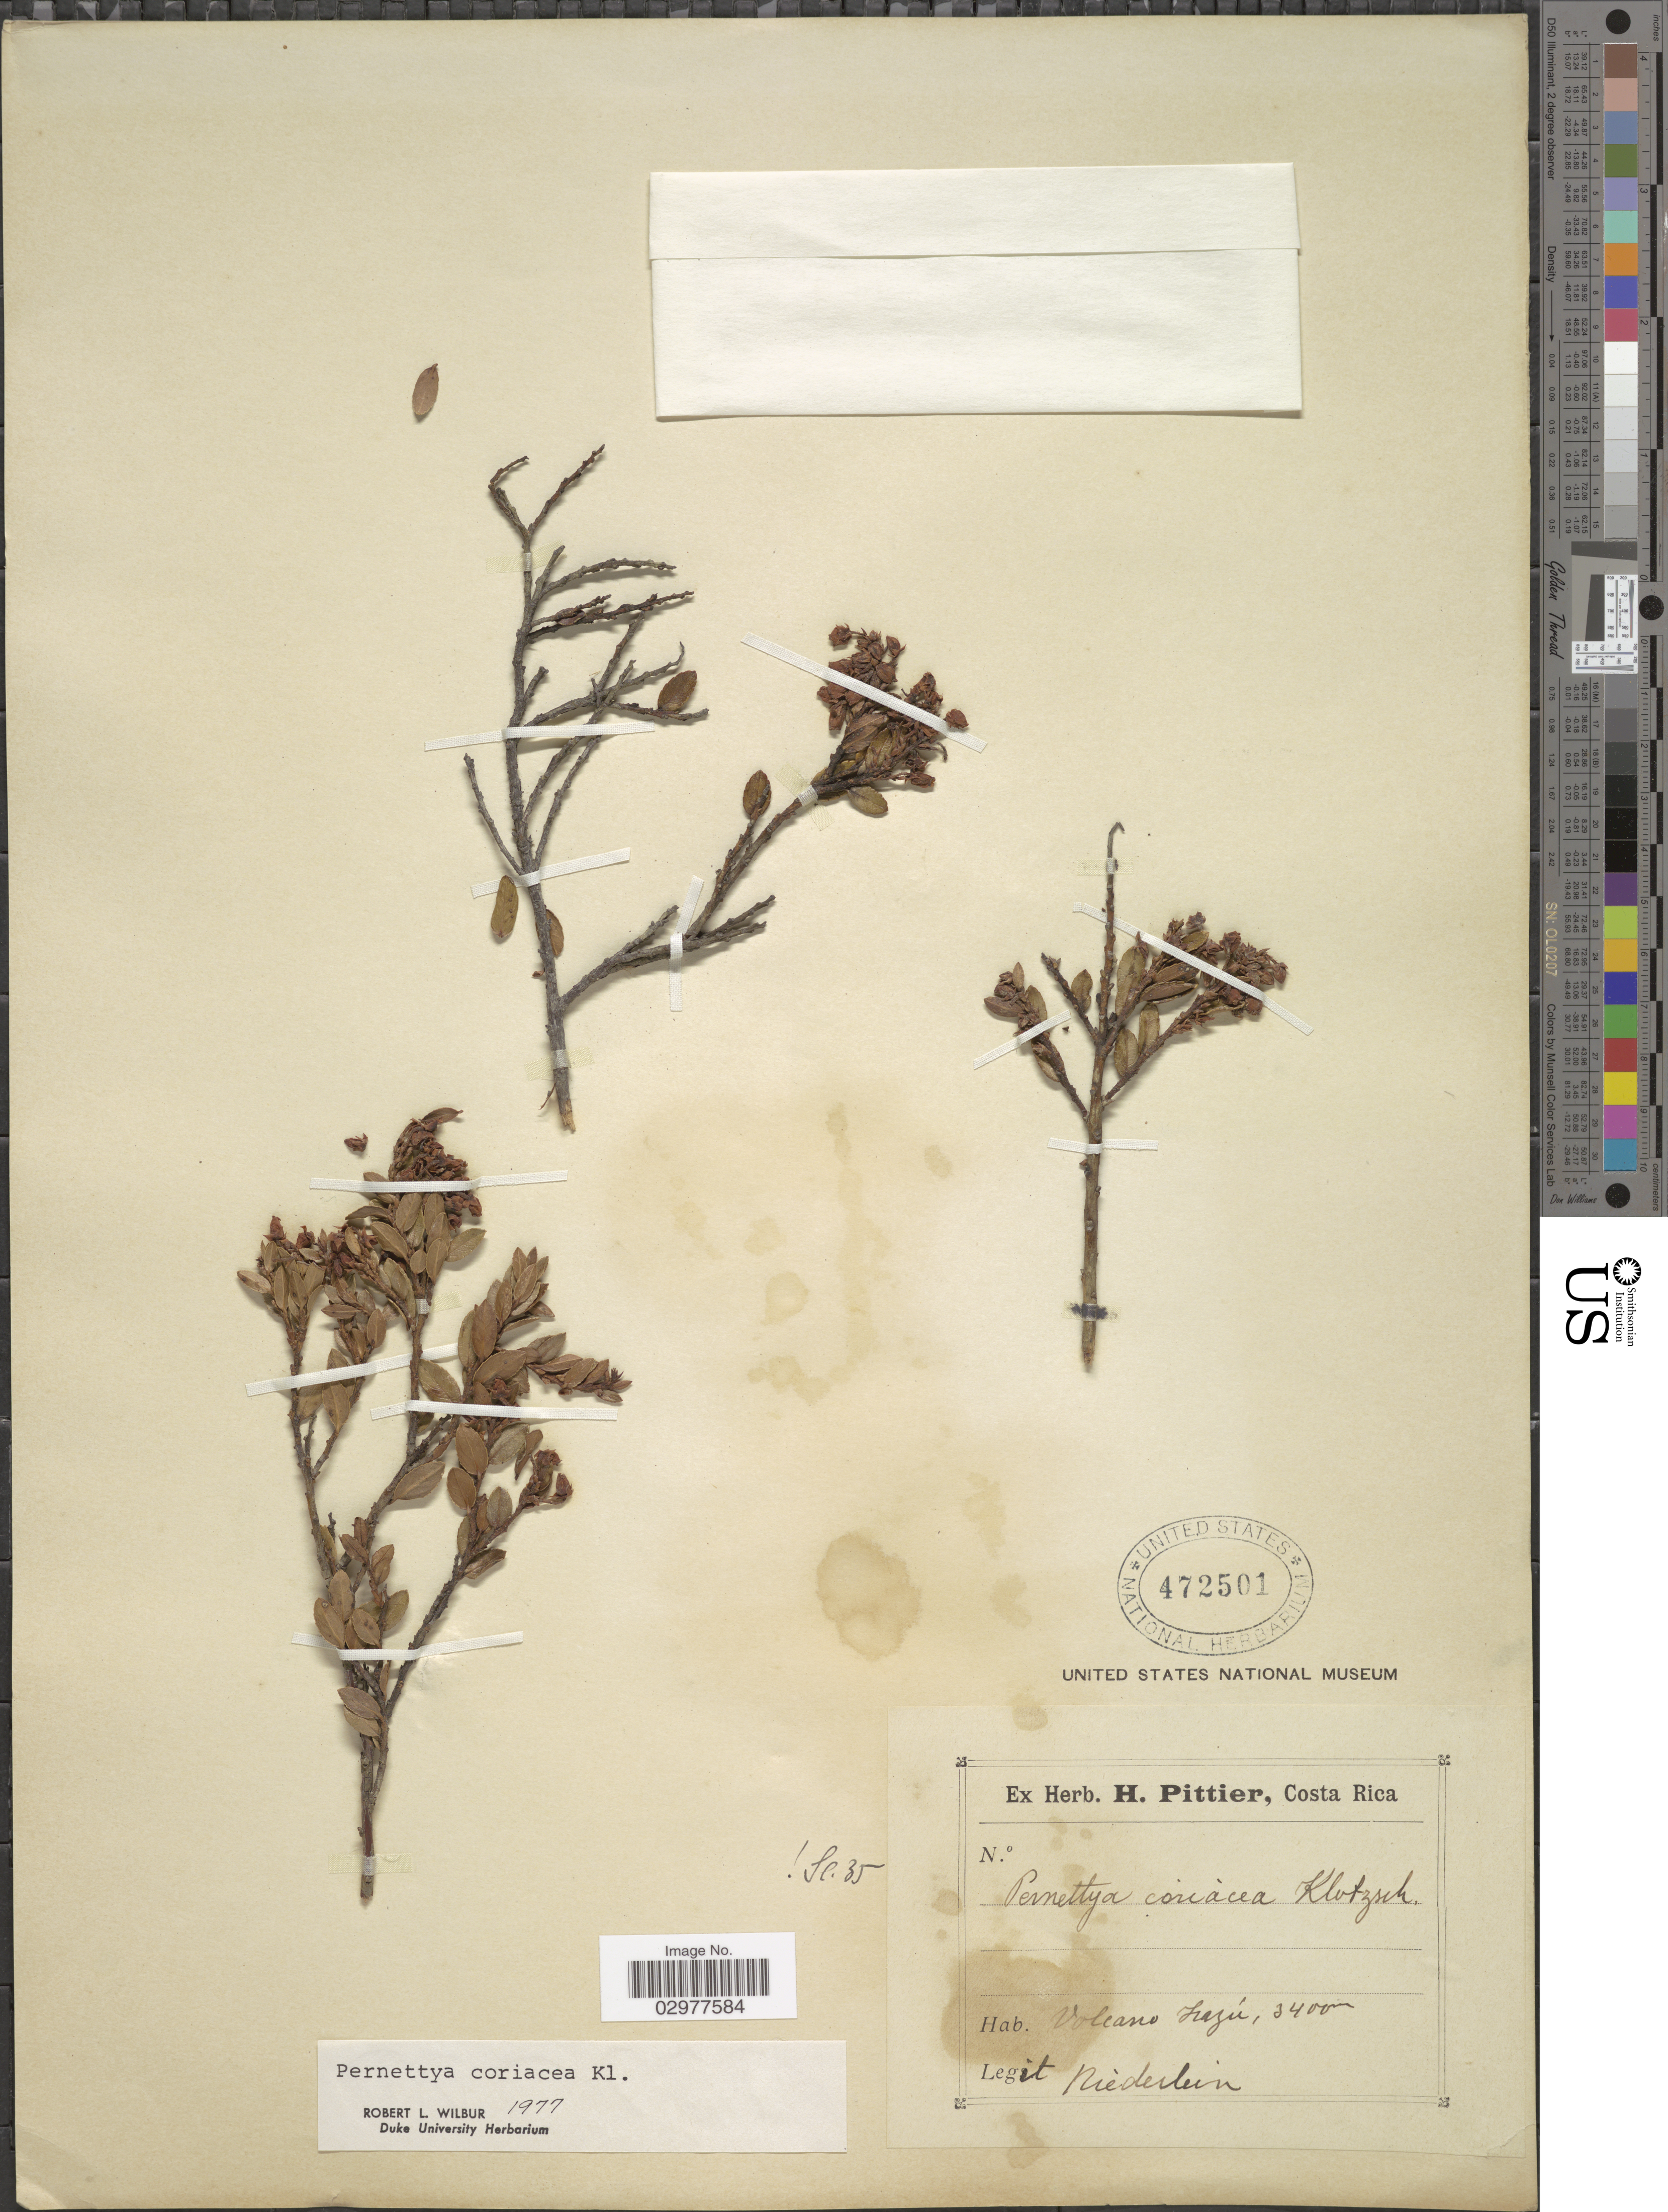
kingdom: Plantae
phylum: Tracheophyta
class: Magnoliopsida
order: Ericales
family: Ericaceae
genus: Pernettya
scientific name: Pernettya prostrata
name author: (Cav.) DC.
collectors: Niederlein, --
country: Costa Rica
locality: Volcano Irazú.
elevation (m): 3400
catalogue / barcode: US 472501